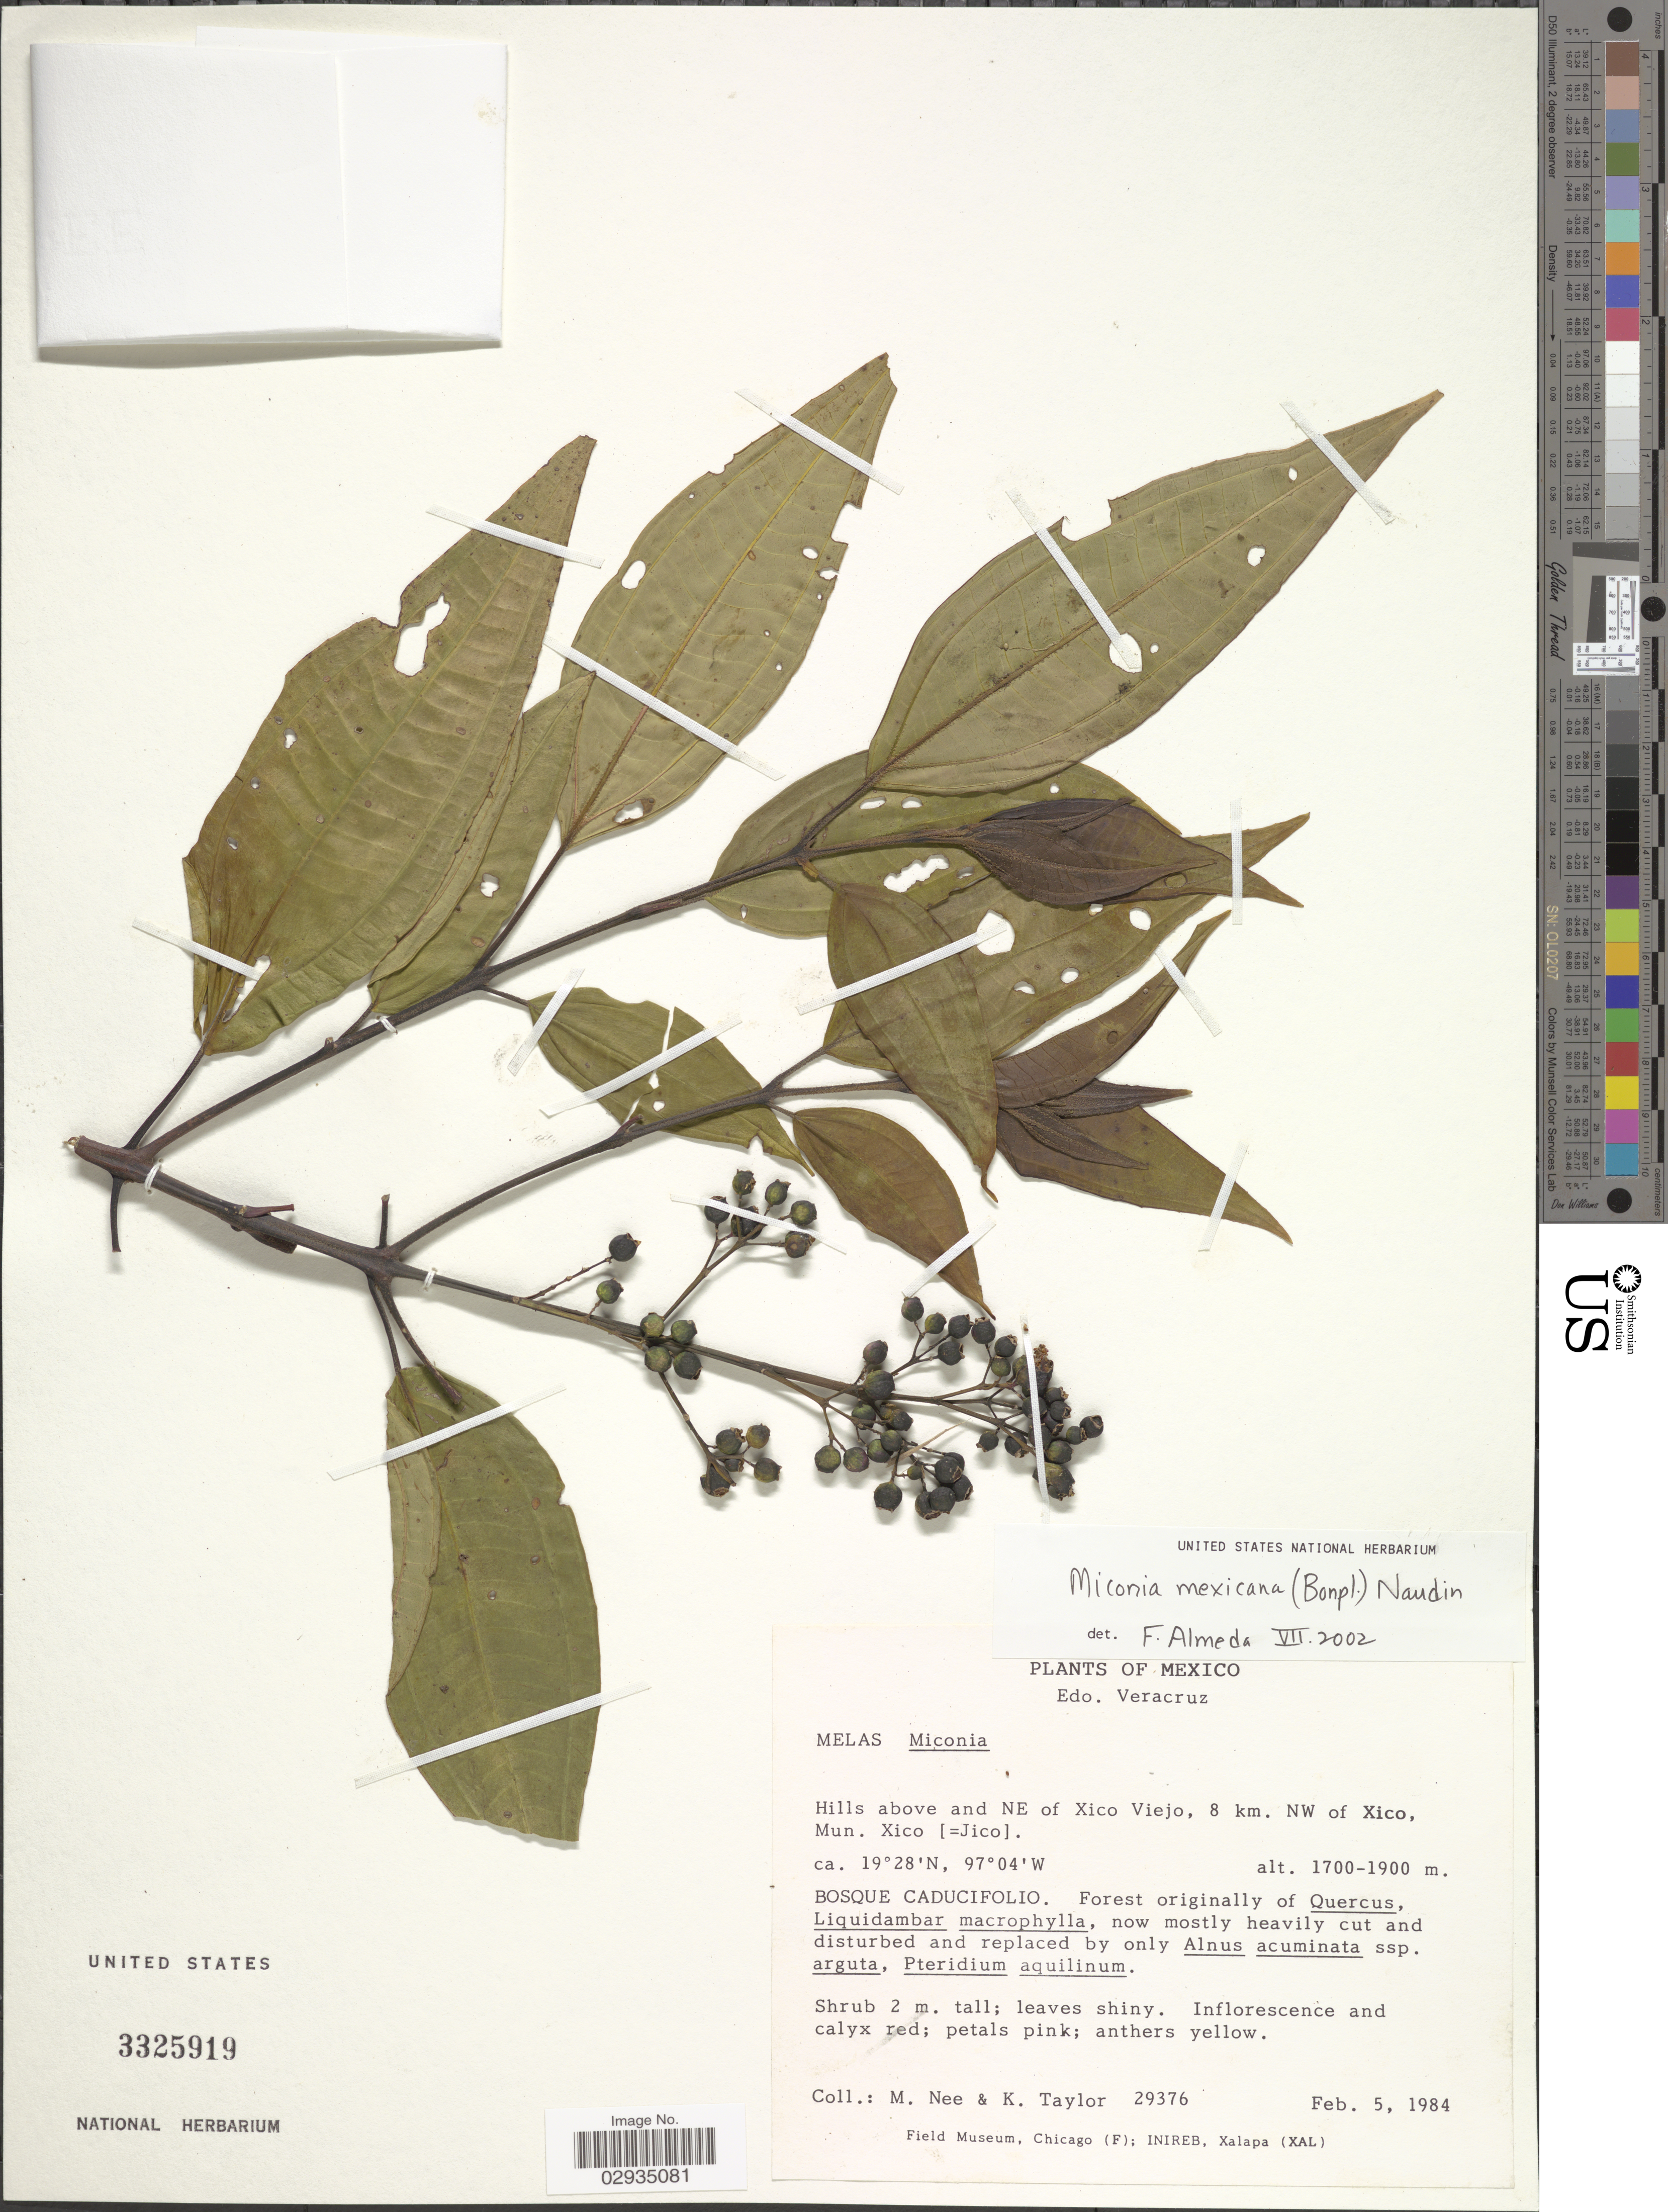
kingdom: Plantae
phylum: Tracheophyta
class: Magnoliopsida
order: Myrtales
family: Melastomataceae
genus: Miconia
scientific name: Miconia mexicana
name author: (Bonpl.) Naudin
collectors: M. Nee & K. Taylor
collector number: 29376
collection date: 1984-02-05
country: Mexico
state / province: Veracruz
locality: Veracruz. Hills above and NE of Xico Viejo, 8 km. NW of Xico, Mun. Xico (=Jico). Bosque Caducifolio.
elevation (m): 1700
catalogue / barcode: US 3325919